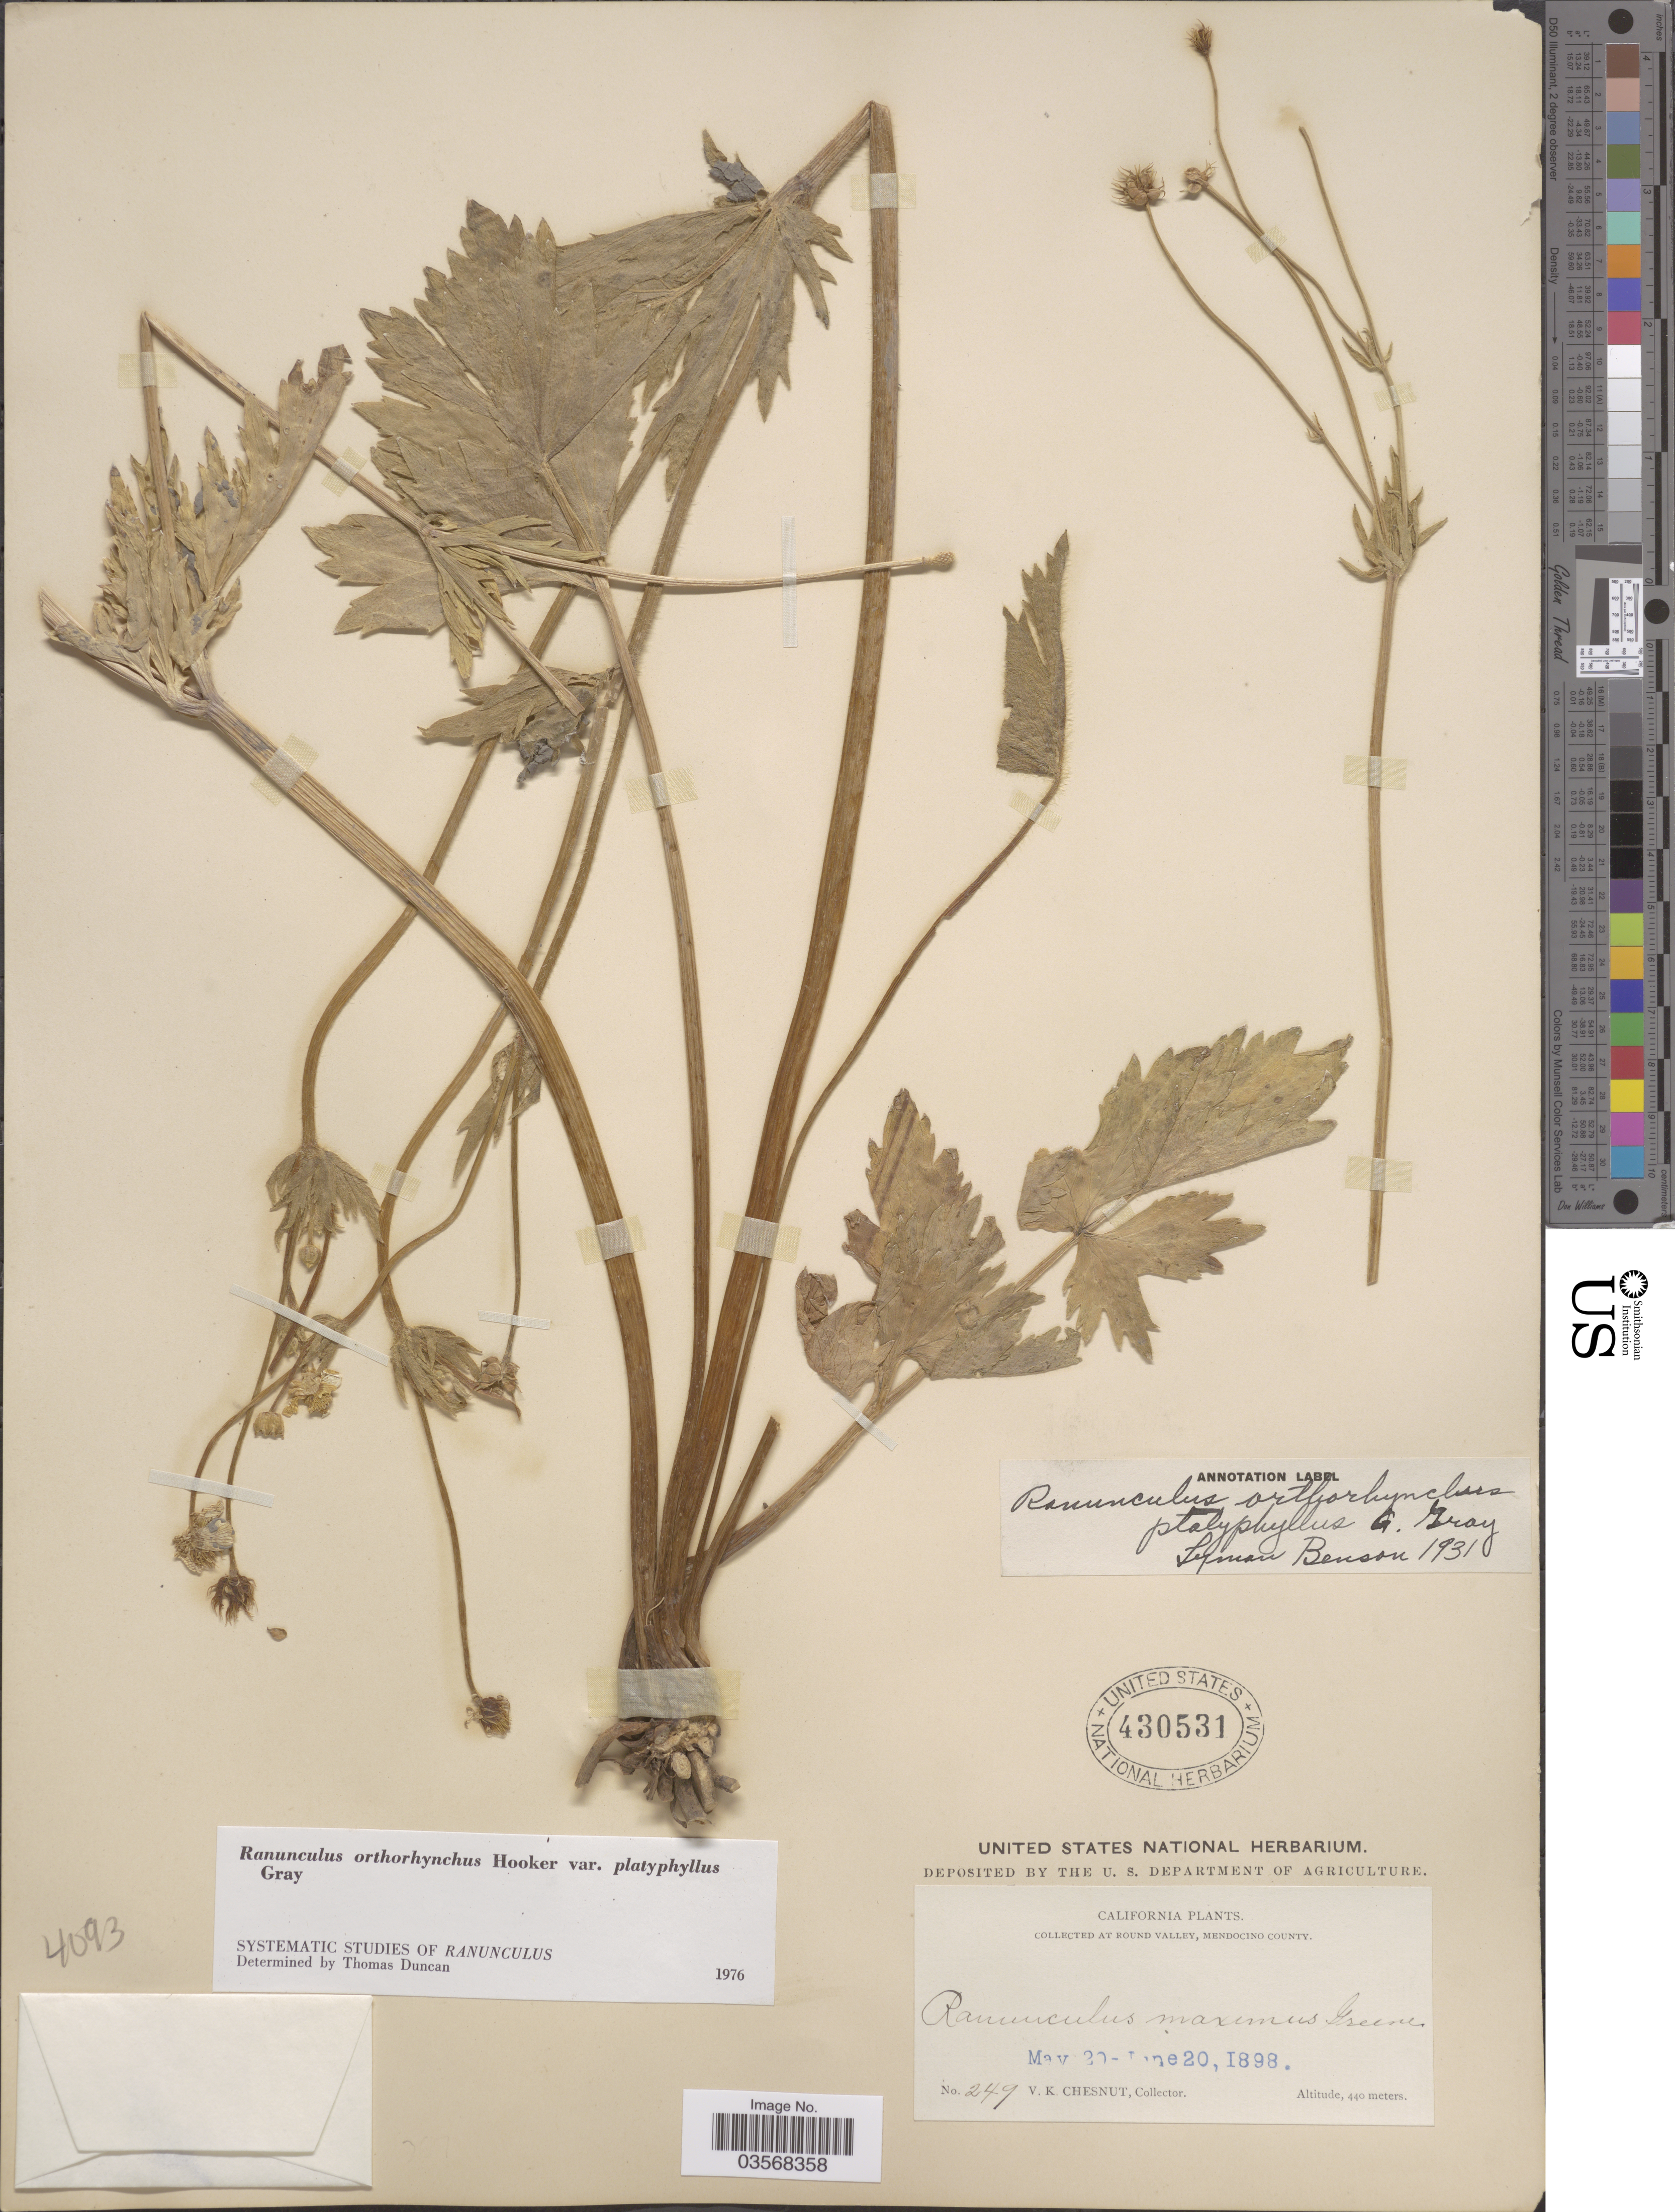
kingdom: Plantae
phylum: Tracheophyta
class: Magnoliopsida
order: Ranunculales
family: Ranunculaceae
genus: Ranunculus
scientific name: Ranunculus orthorhynchus var. platyphyllus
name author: A. Gray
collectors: V. Chesnut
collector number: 249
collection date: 1898-05-20/1898-06-20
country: United States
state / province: California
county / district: Mendocino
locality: At Round Valley, Mendocino County.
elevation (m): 440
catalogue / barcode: US 430531